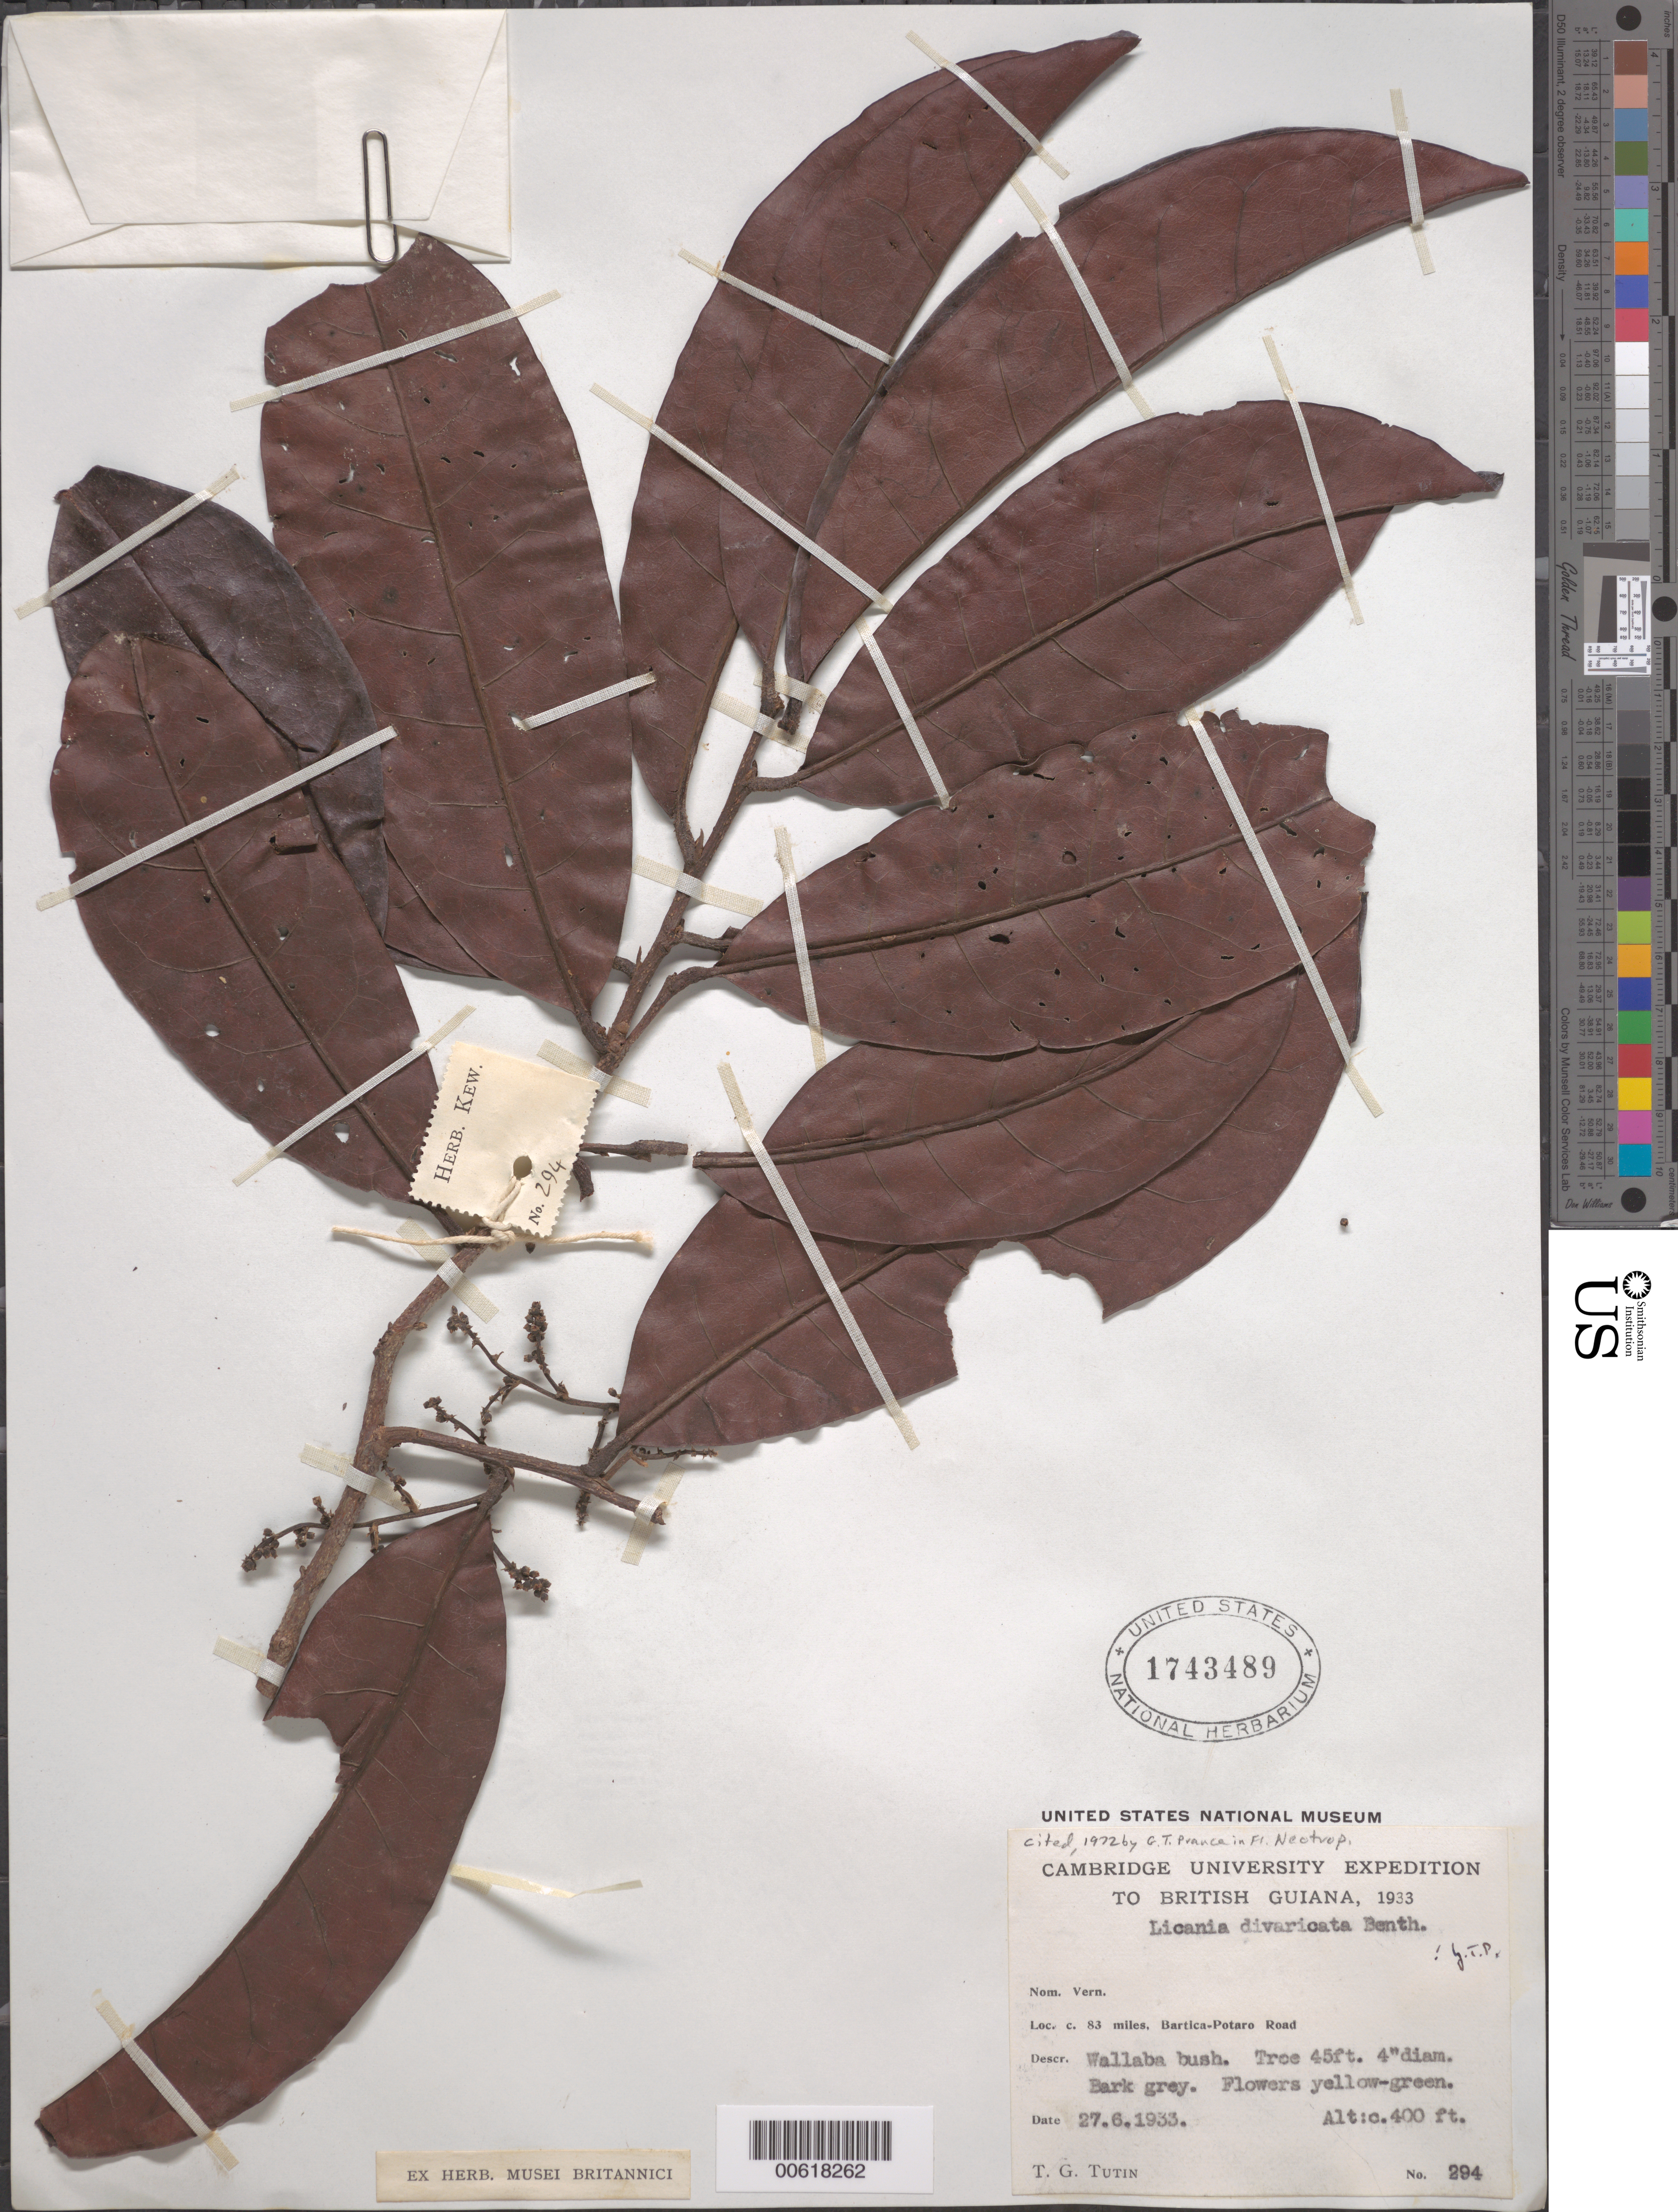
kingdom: Plantae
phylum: Tracheophyta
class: Magnoliopsida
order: Malpighiales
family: Chrysobalanaceae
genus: Hymenopus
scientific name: Hymenopus divaricatus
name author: (Benth.) Sothers & Prance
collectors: T. G. Tutin & A. Persaud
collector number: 294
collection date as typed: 27-Jun-33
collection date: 1933-06-27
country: Guyana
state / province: Potaro-Siparuni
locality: Bartica-Potaro road, mile 83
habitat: Wallaba bush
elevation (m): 122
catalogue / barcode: US 1743489